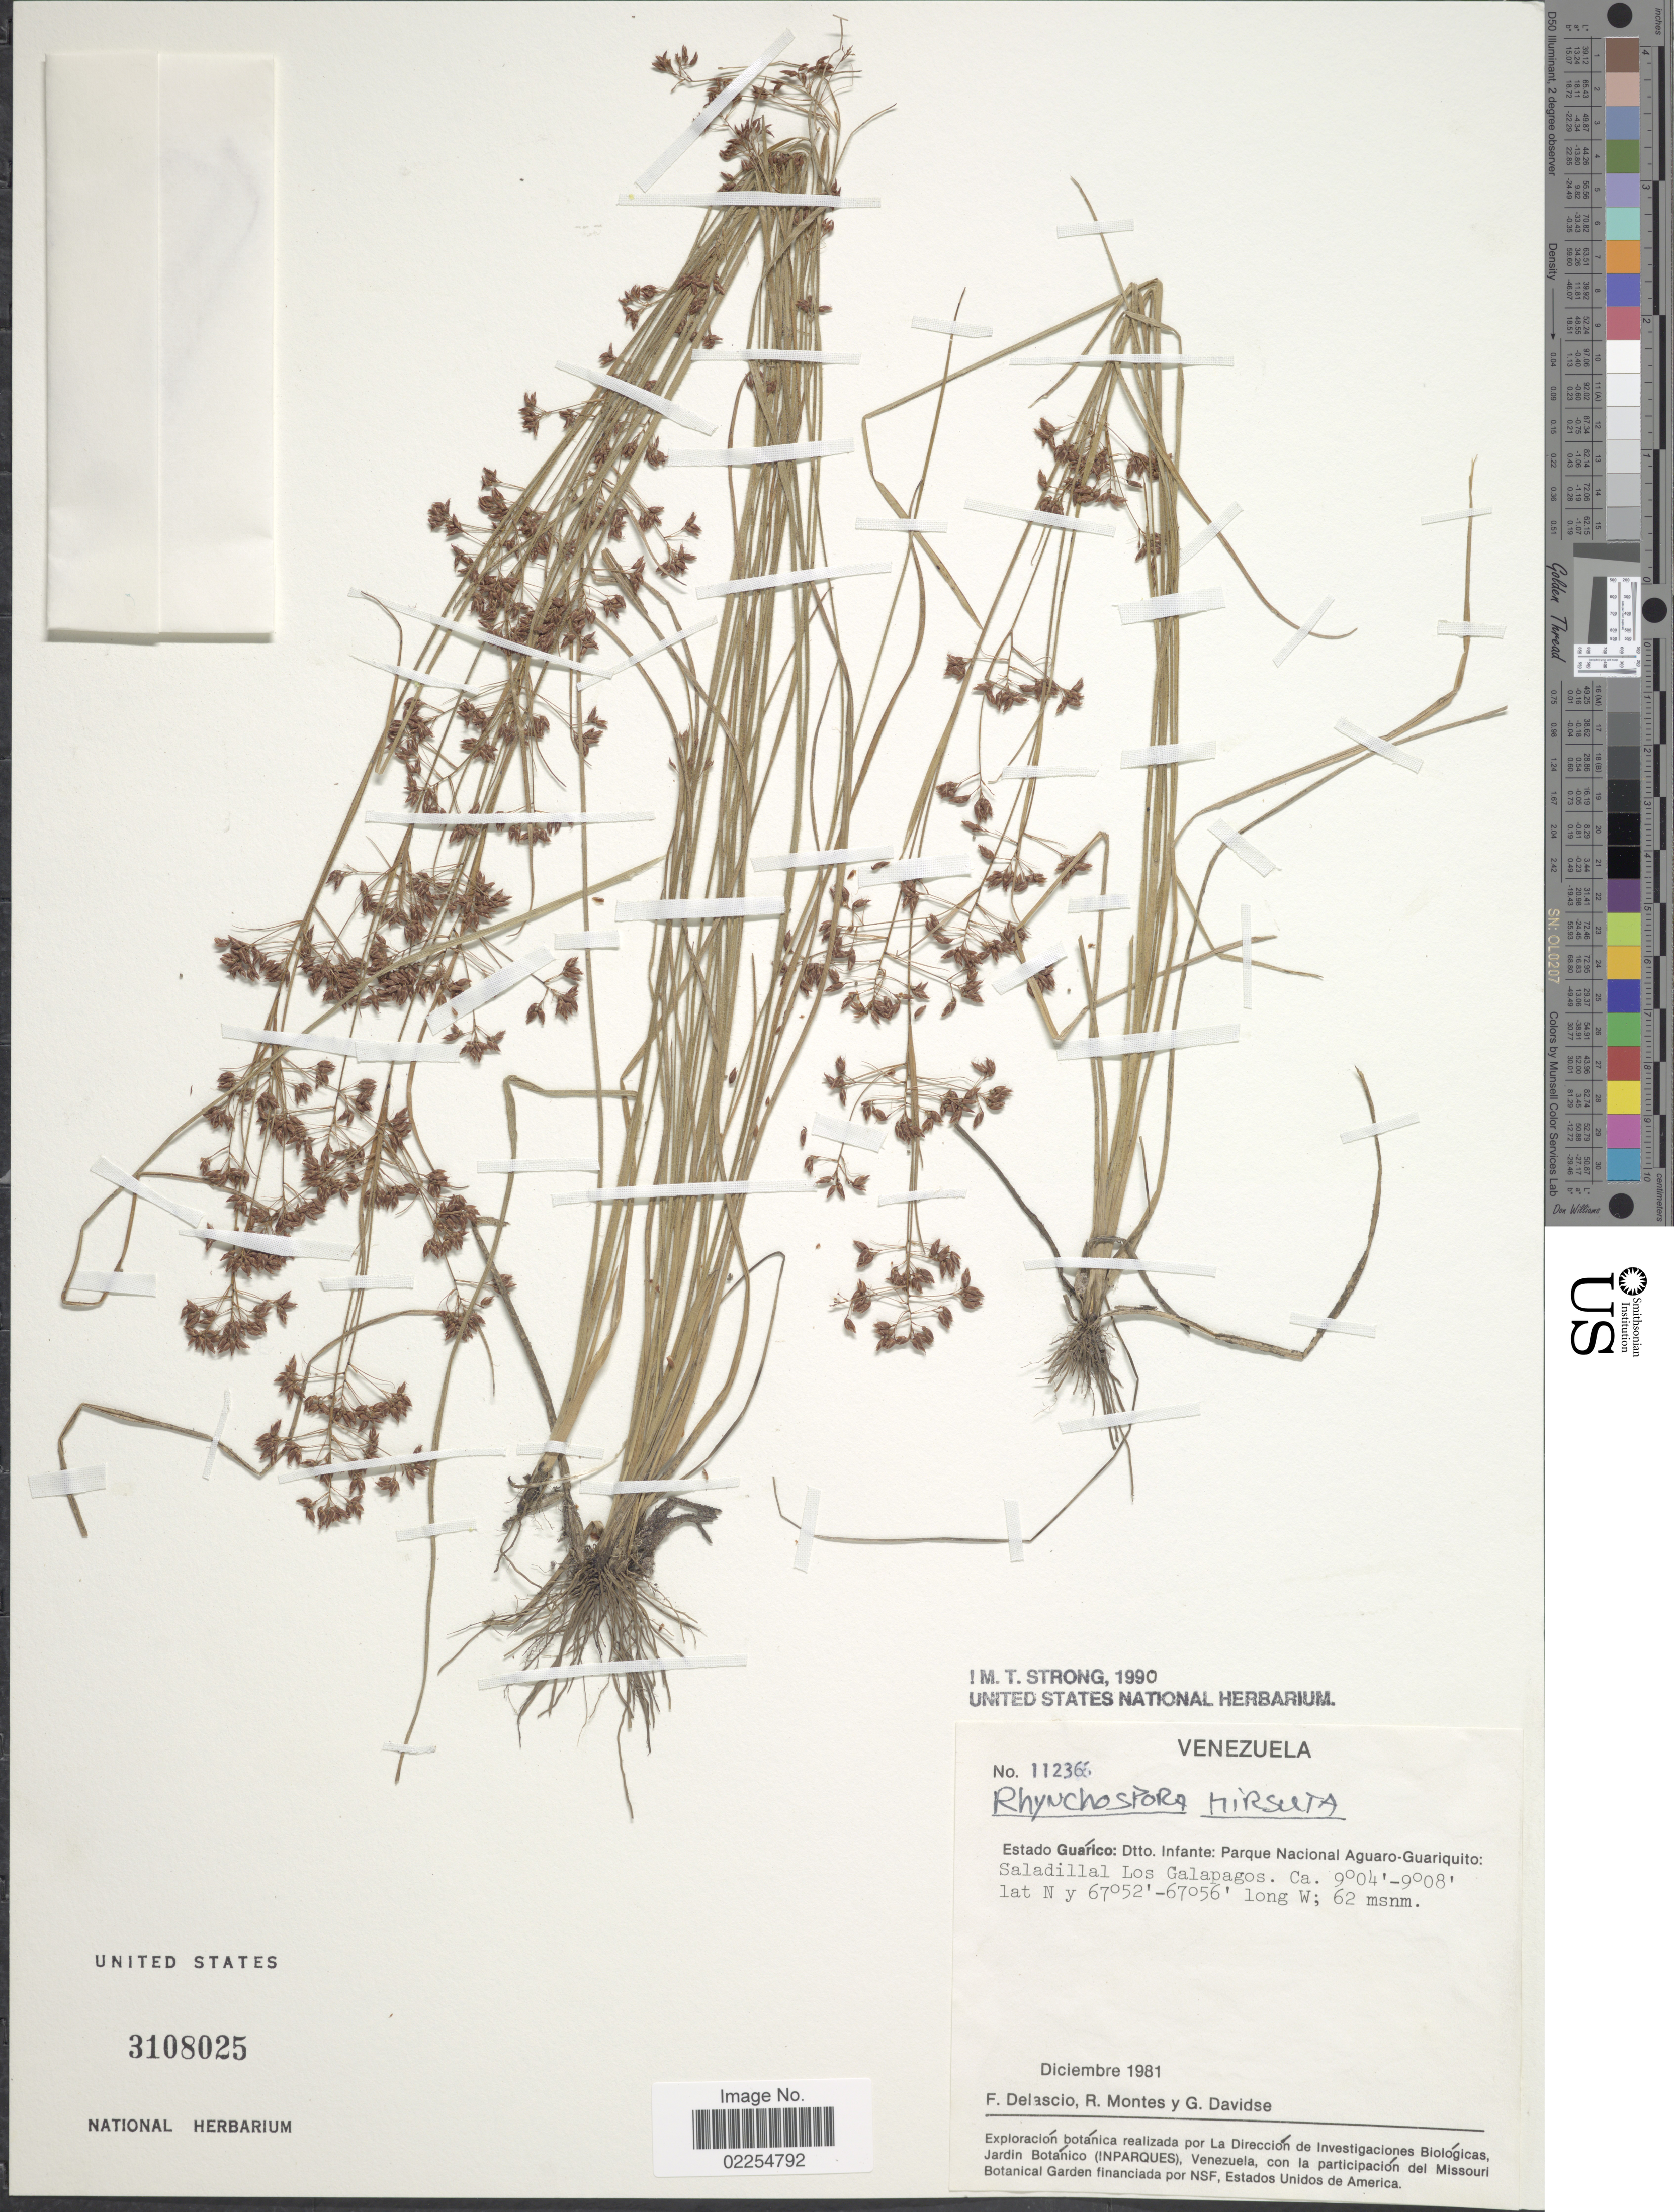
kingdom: Plantae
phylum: Tracheophyta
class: Liliopsida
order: Poales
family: Cyperaceae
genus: Rhynchospora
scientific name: Rhynchospora hirsuta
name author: (Vahl) Vahl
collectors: F. Delascio C., R. Montes & G. Davidse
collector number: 112366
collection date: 1981-12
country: Venezuela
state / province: Guárico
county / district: Leonardo Infante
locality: Dtto. Infante, Parque Nacional Aguaro-Guariquito, Saladillal Los Galapagos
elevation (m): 62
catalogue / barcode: US 3108025